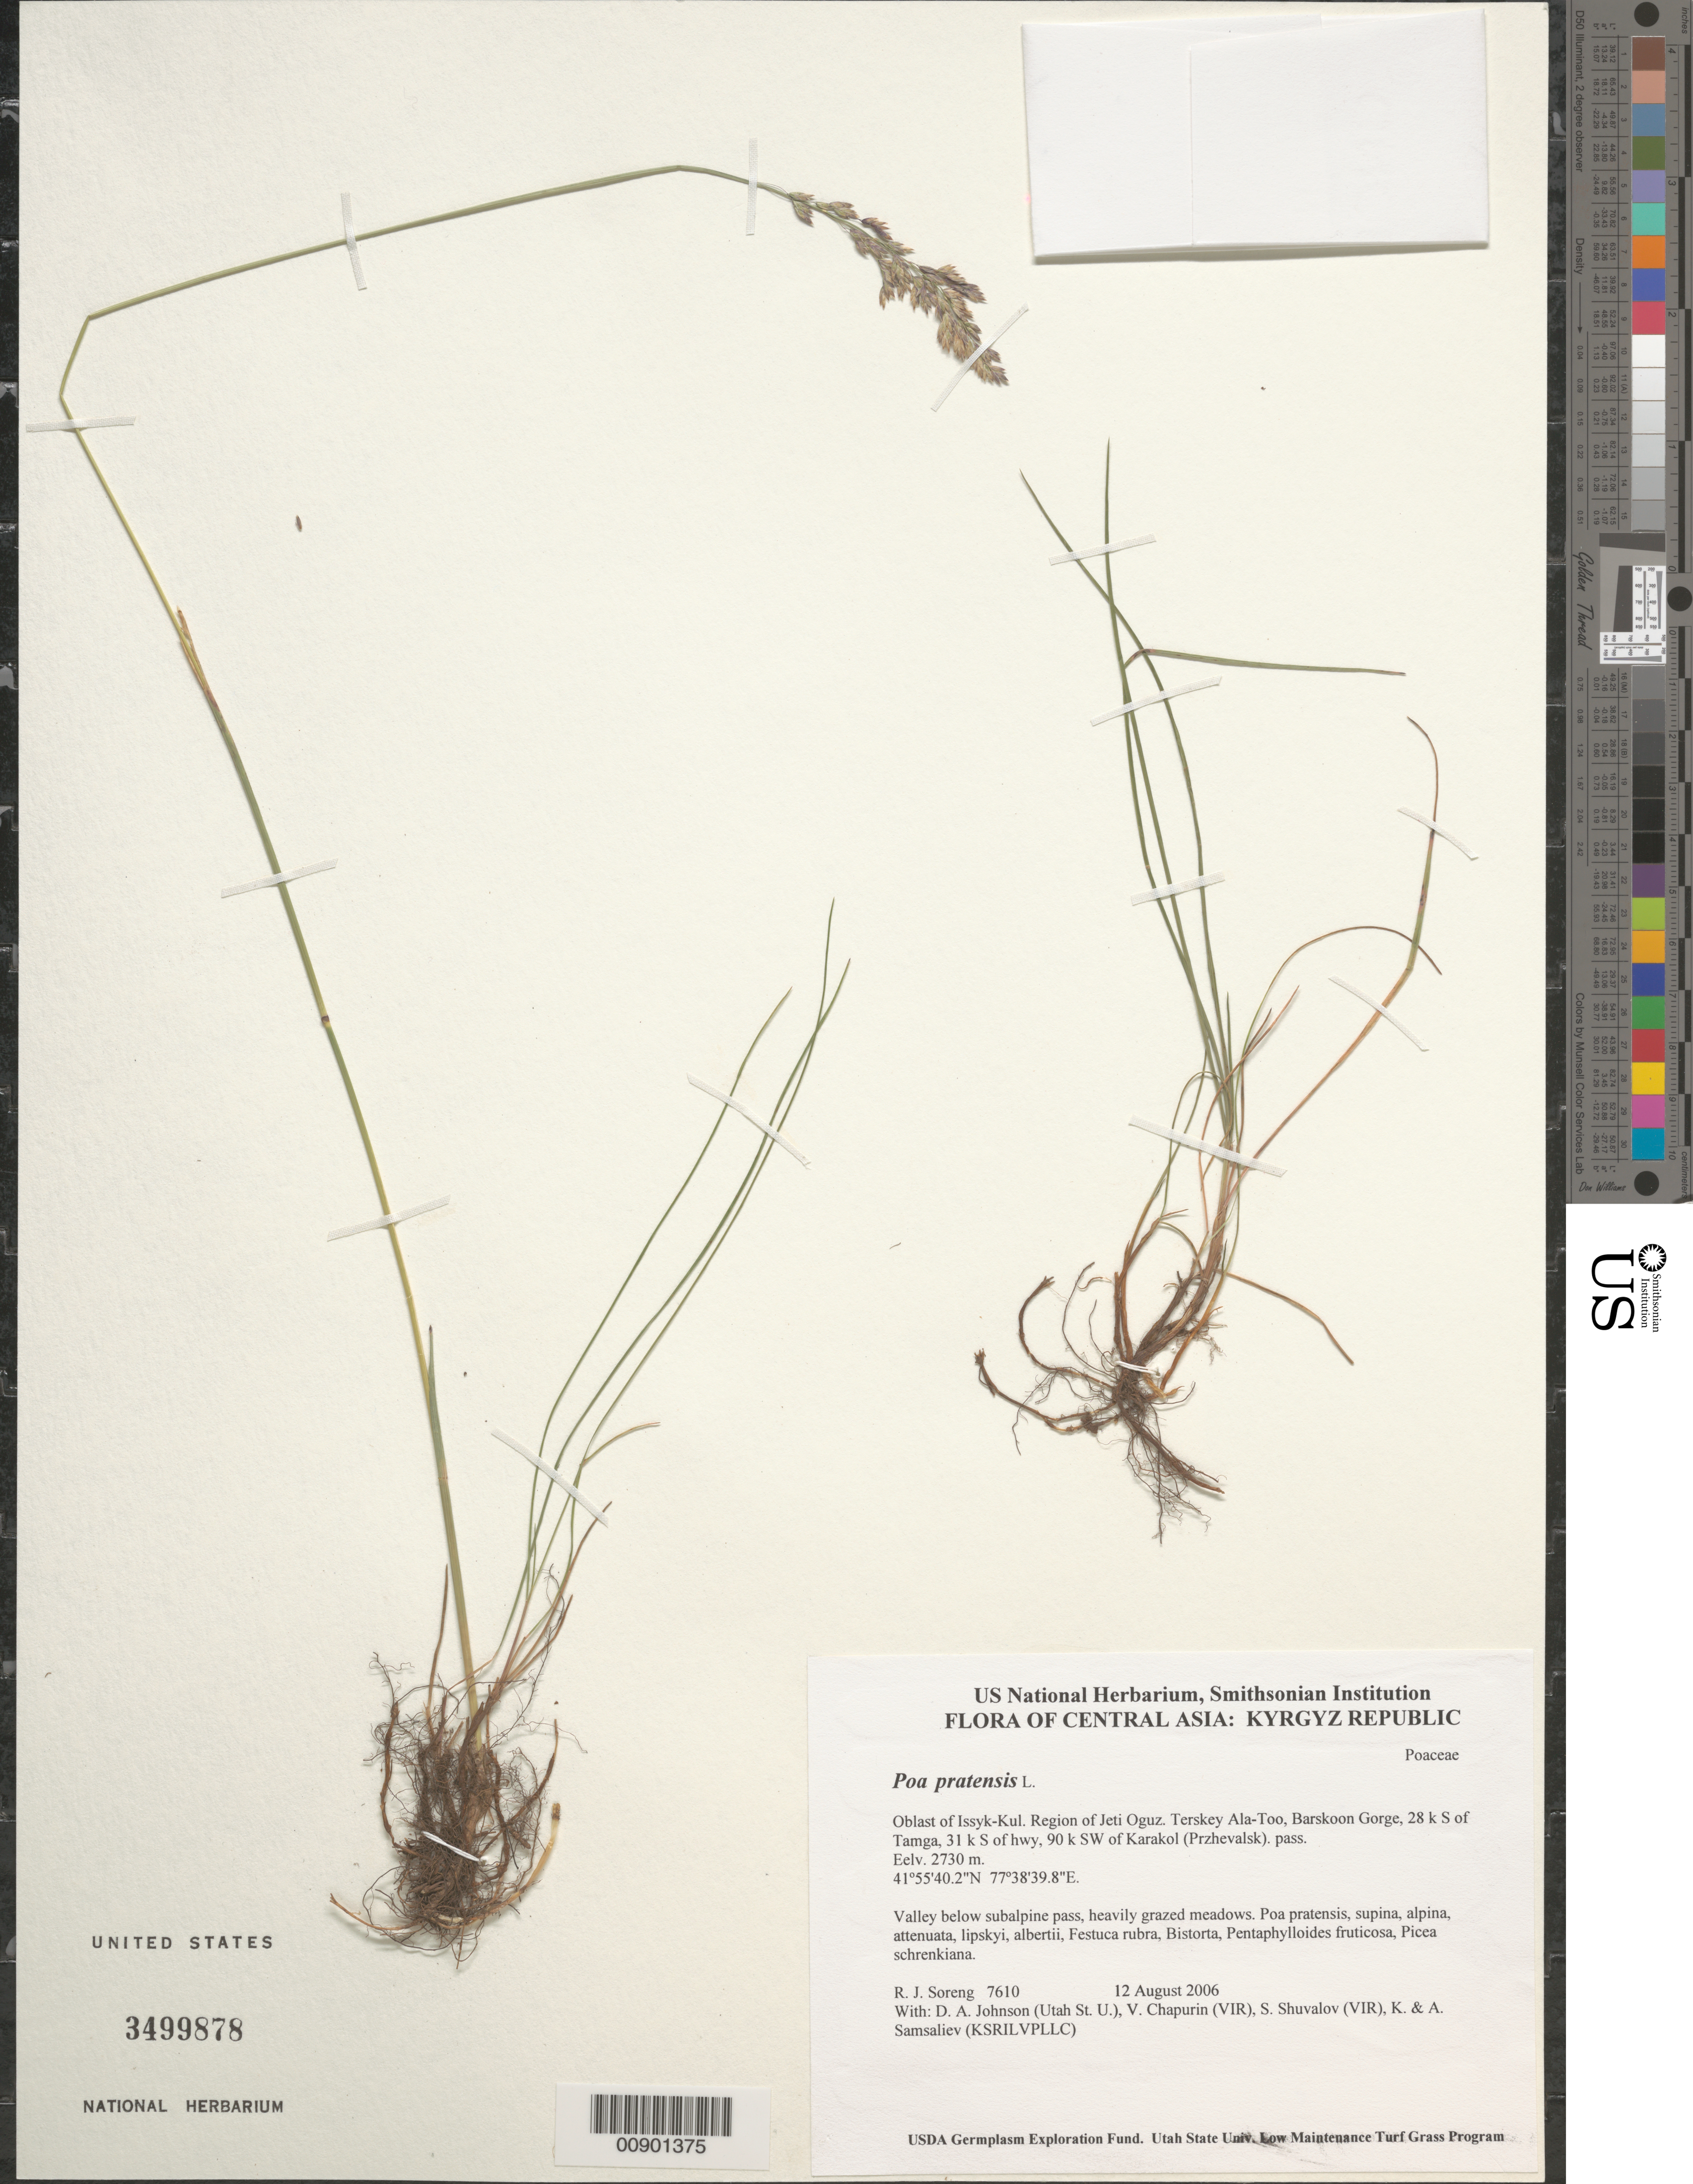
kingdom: Plantae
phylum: Tracheophyta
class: Liliopsida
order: Poales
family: Poaceae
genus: Poa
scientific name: Poa pratensis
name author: L.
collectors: R. J. Soreng, D. Johnson, S. Shuvalov, V. Chapurin, K. Samsaliev & A. Samsaliev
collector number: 7610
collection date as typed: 12 Aug 2006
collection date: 2006-08-12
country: Kyrgyzstan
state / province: Ysyk-Kol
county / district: Jeti Oguz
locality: Terskey Ala-Too, Barskoon Gorge, 28 km S of Tamga, 31 km S of hwy, 90 km SW of Karakol (Przhevalsk).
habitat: Valley below subalpine pass, heavily grazed meadows.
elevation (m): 2730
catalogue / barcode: US 3499878